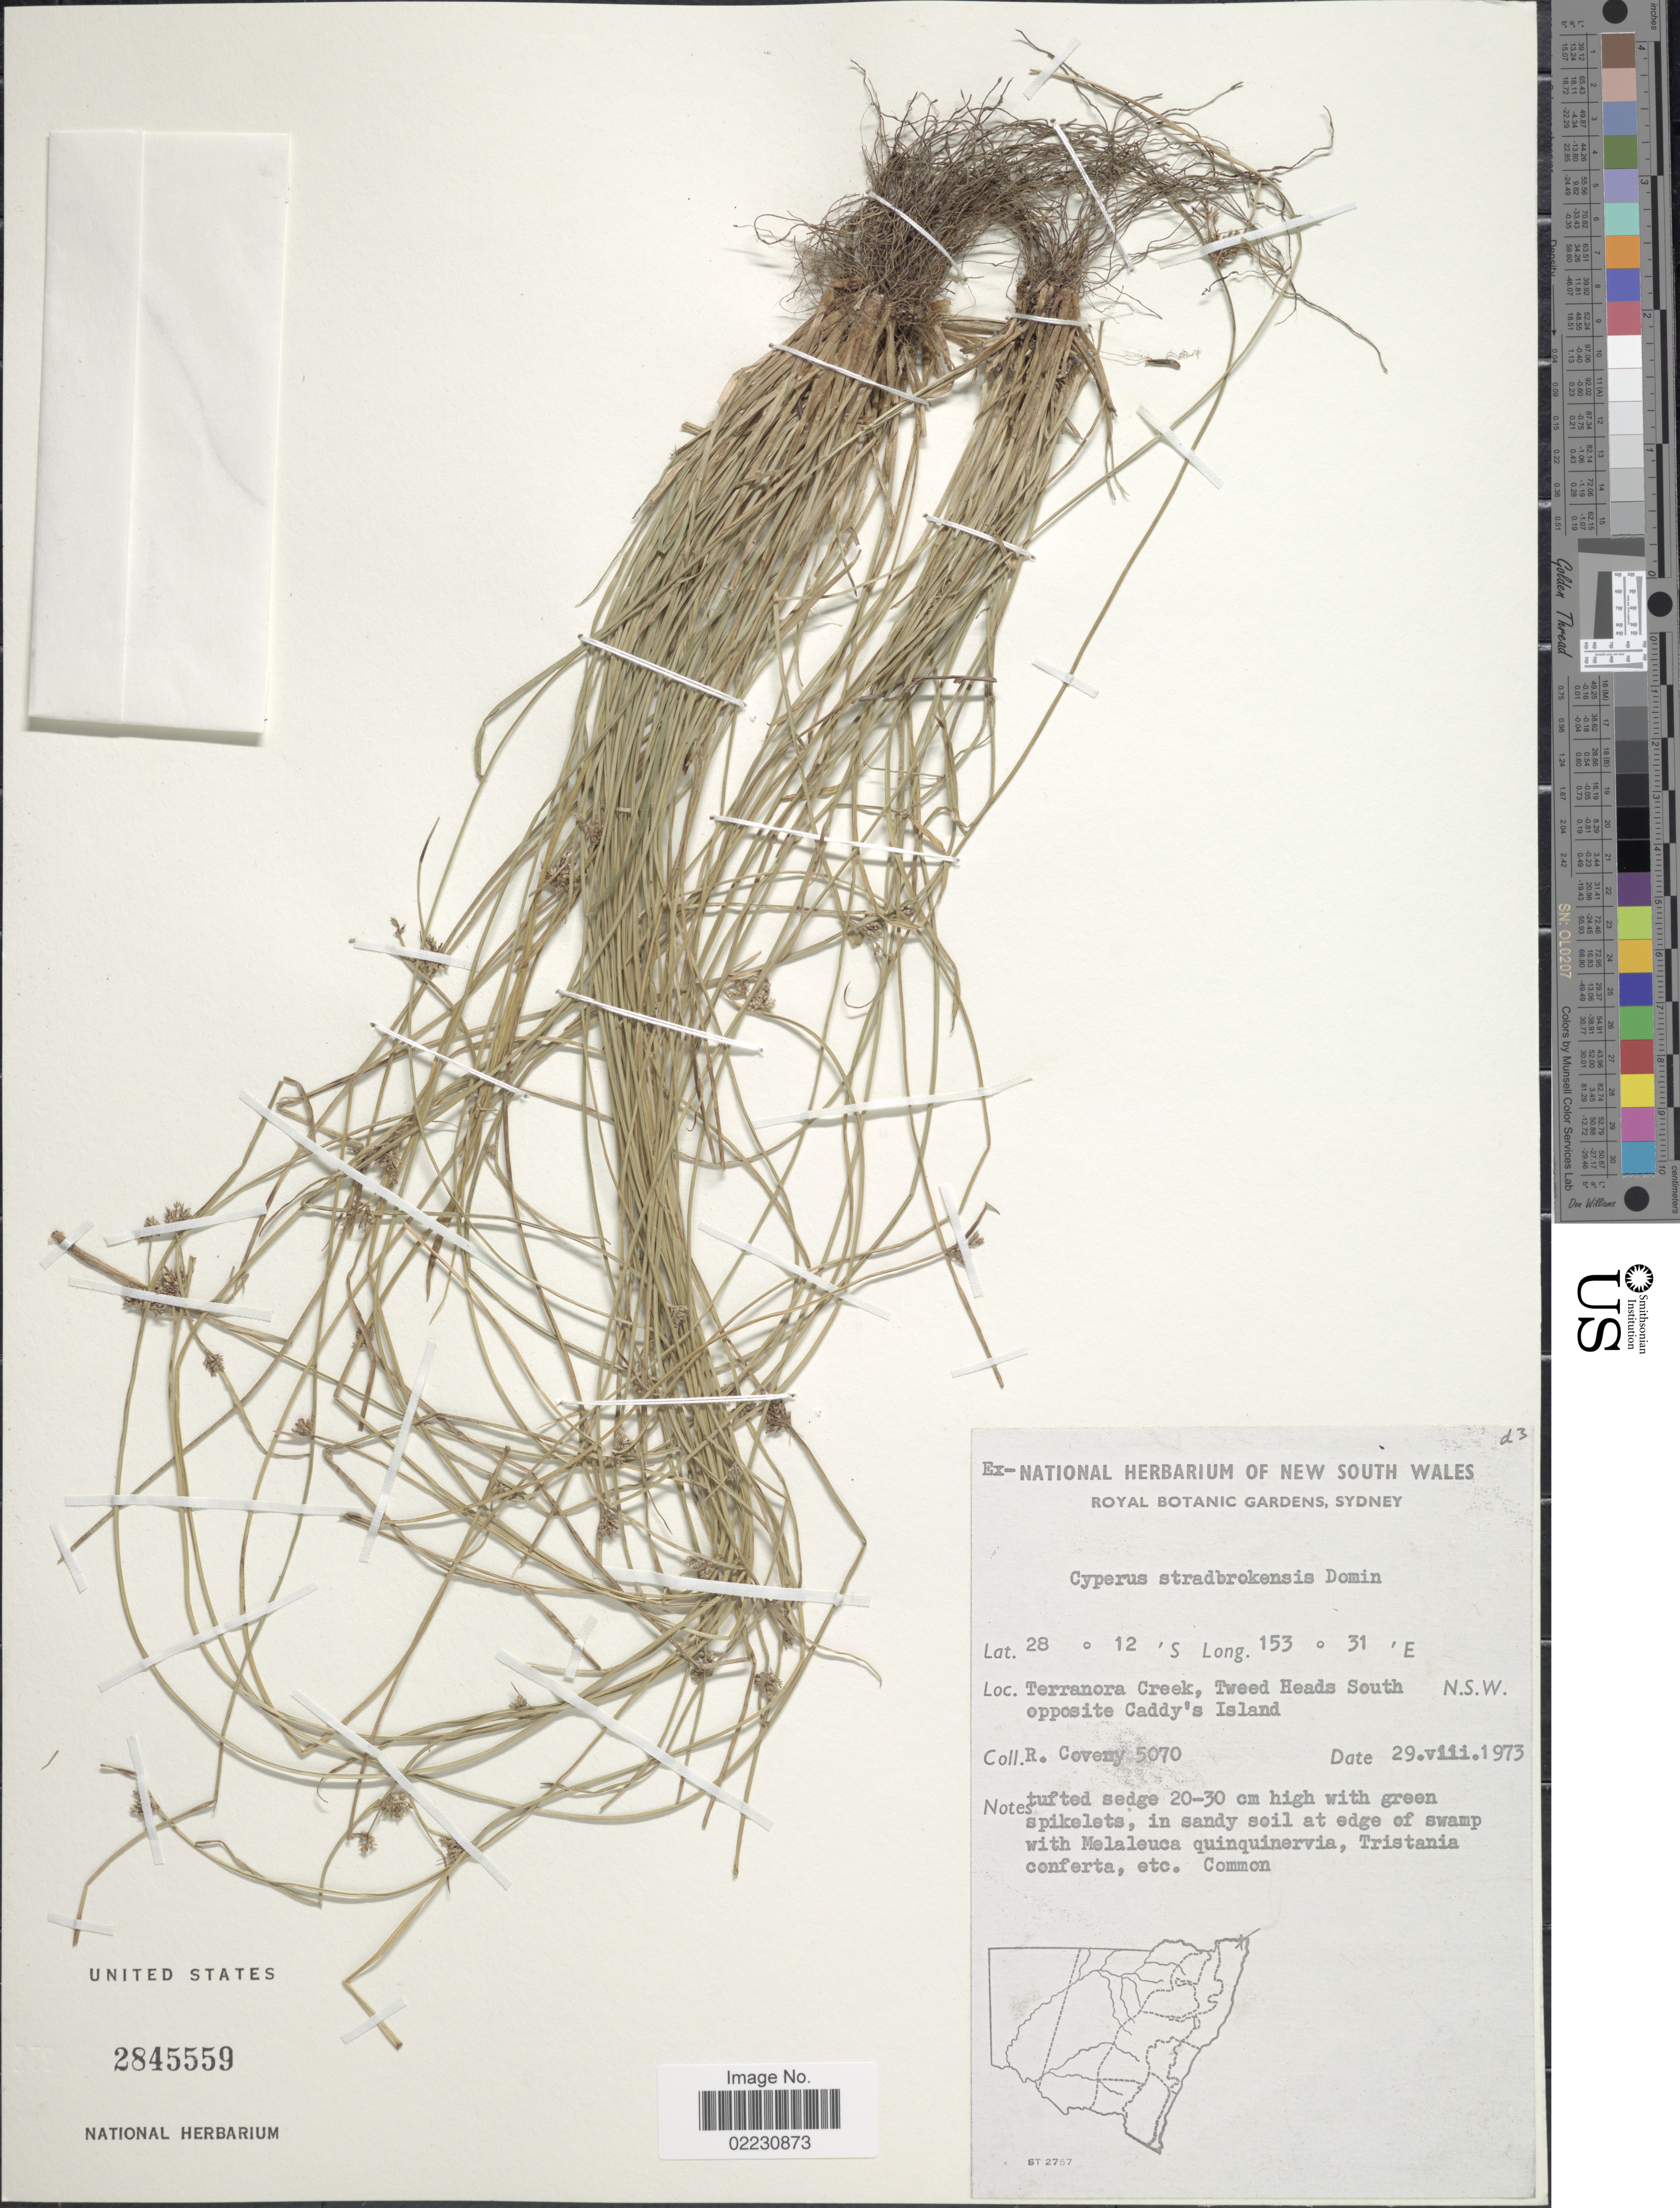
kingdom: Plantae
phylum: Tracheophyta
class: Liliopsida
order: Poales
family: Cyperaceae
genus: Cyperus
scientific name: Cyperus stradbrokensis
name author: Domin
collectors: R. Coveny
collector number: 5070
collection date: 1973-08-29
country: Australia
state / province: New South Wales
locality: Terranora Creek, Tweed Heads South, opposite Caddy's Island, N.S.W.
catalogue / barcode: US 2845559